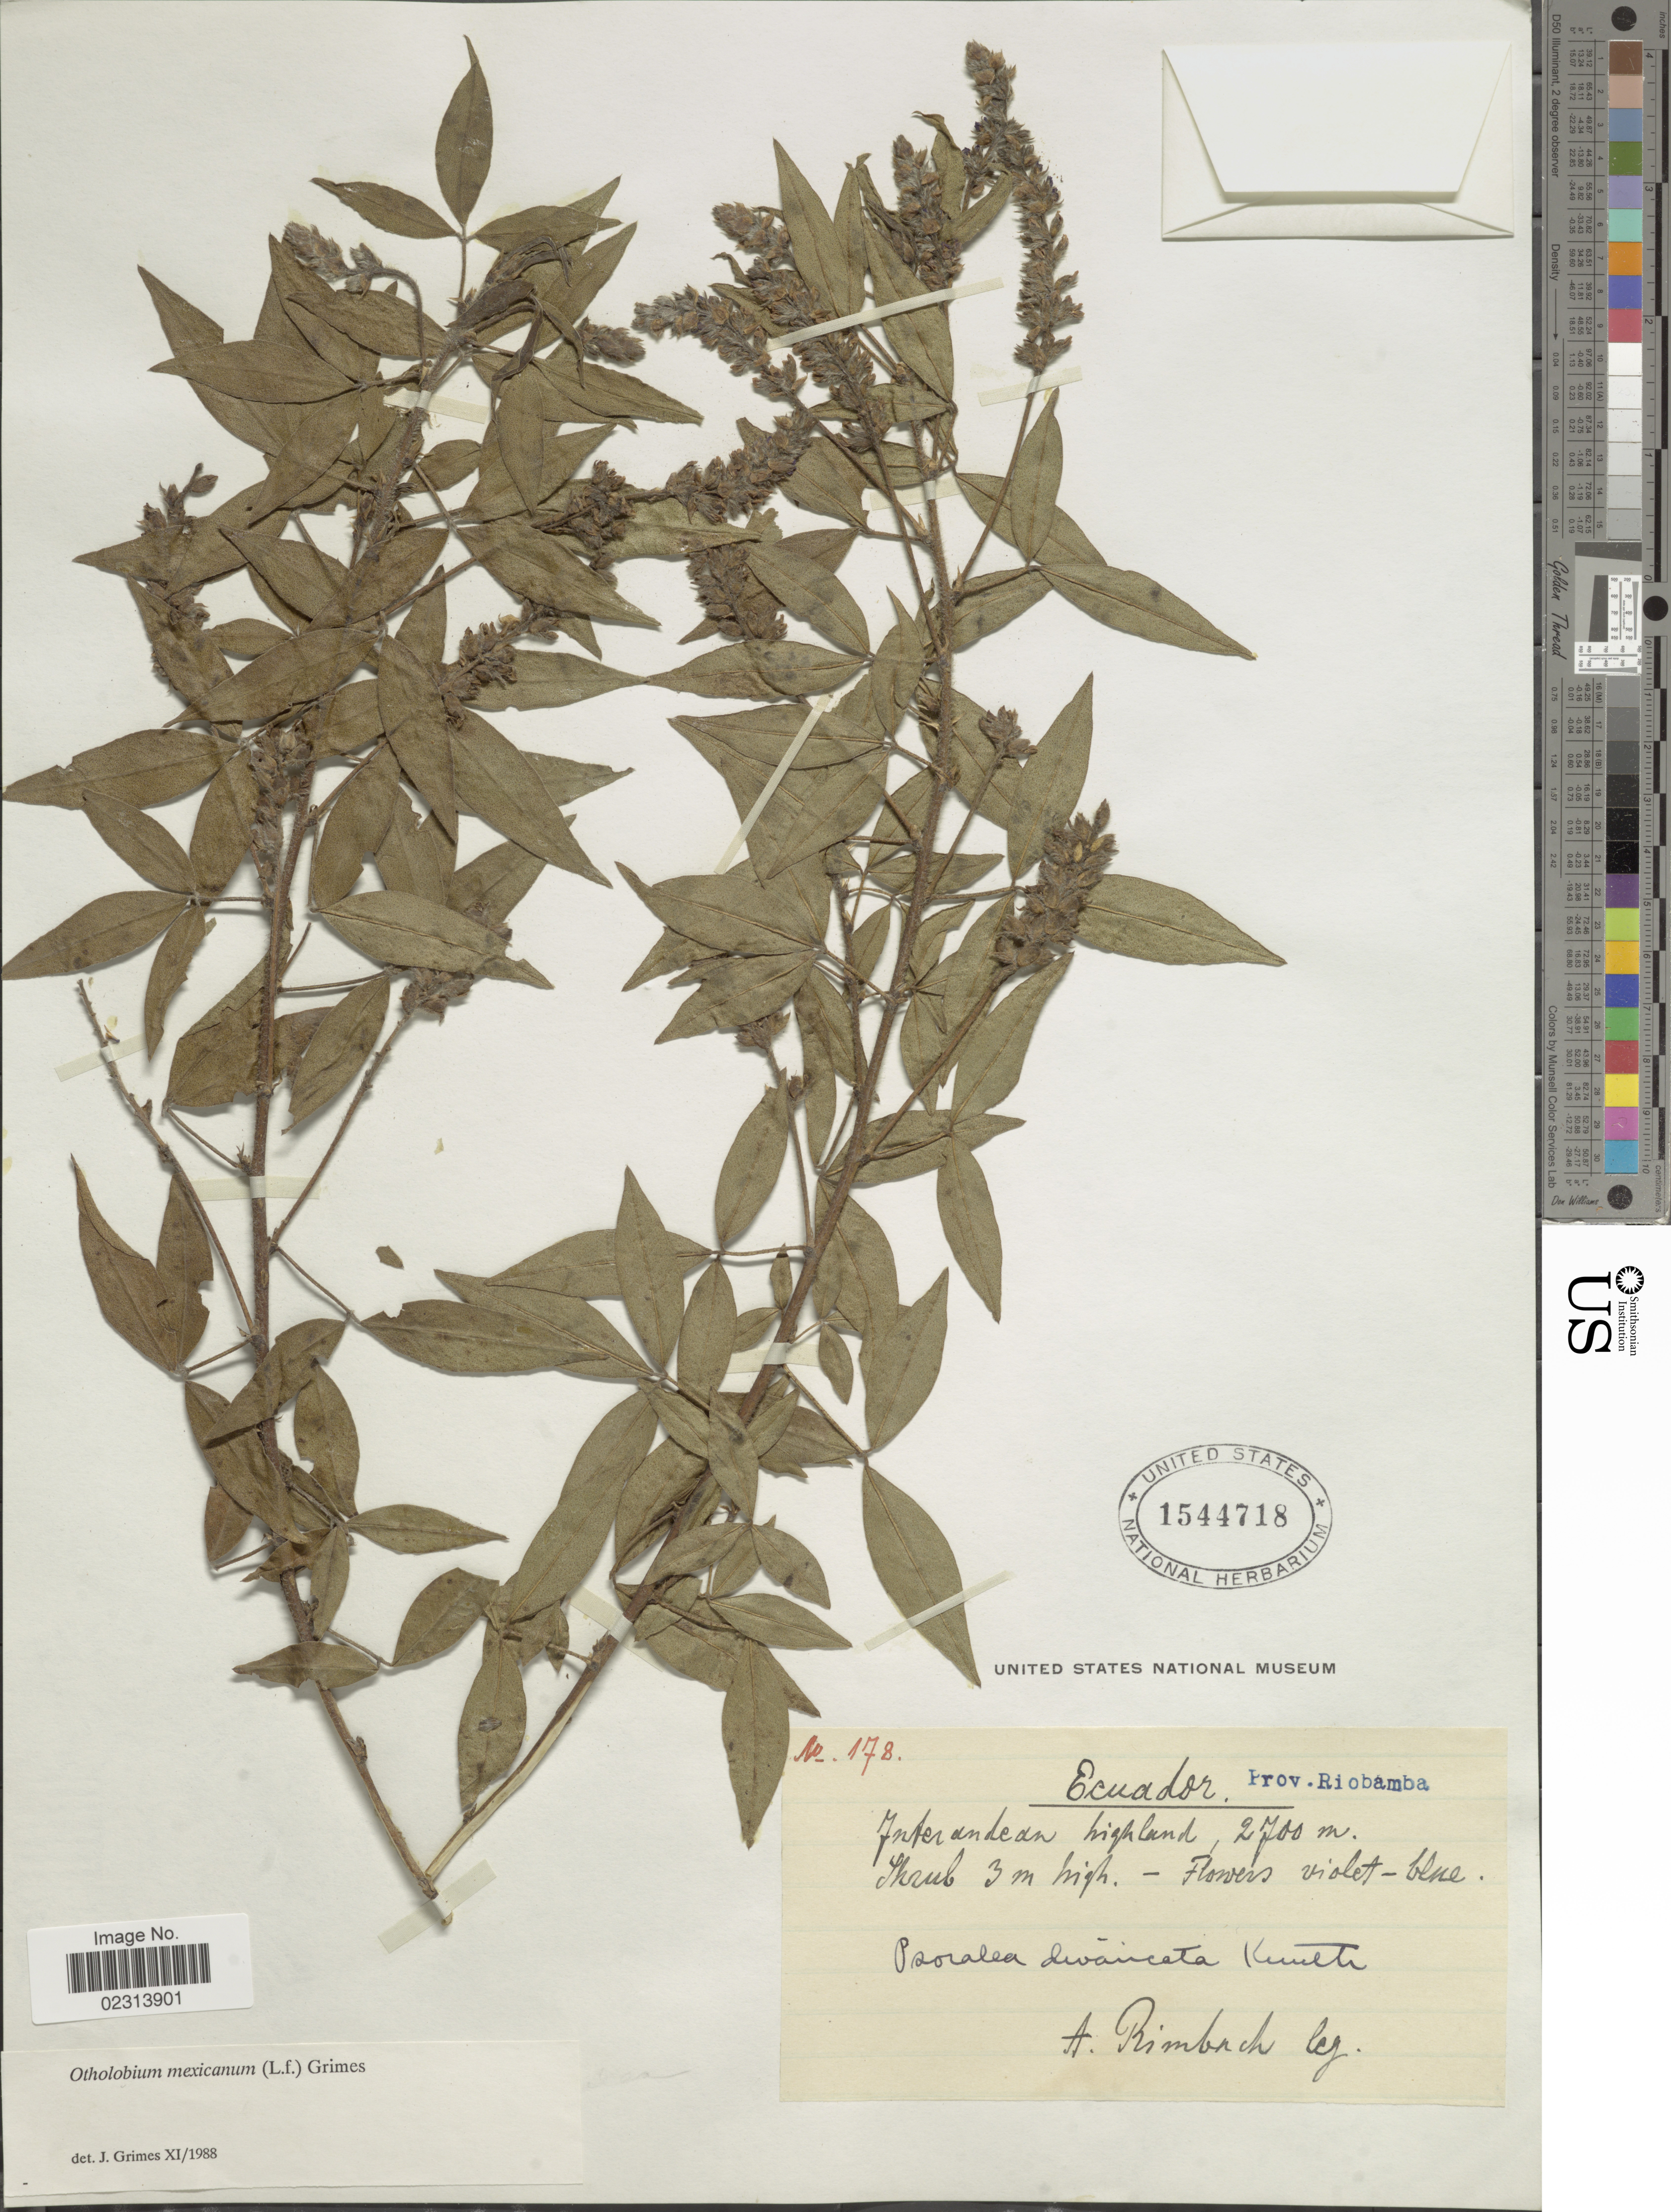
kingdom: Plantae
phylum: Tracheophyta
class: Magnoliopsida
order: Fabales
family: Fabaceae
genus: Otholobium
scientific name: Otholobium mexicanum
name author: (L. f.) J.W. Grimes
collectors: A. Rimbach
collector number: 178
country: Ecuador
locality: Riobamba, Interandean highland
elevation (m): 2700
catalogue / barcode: US 1544718